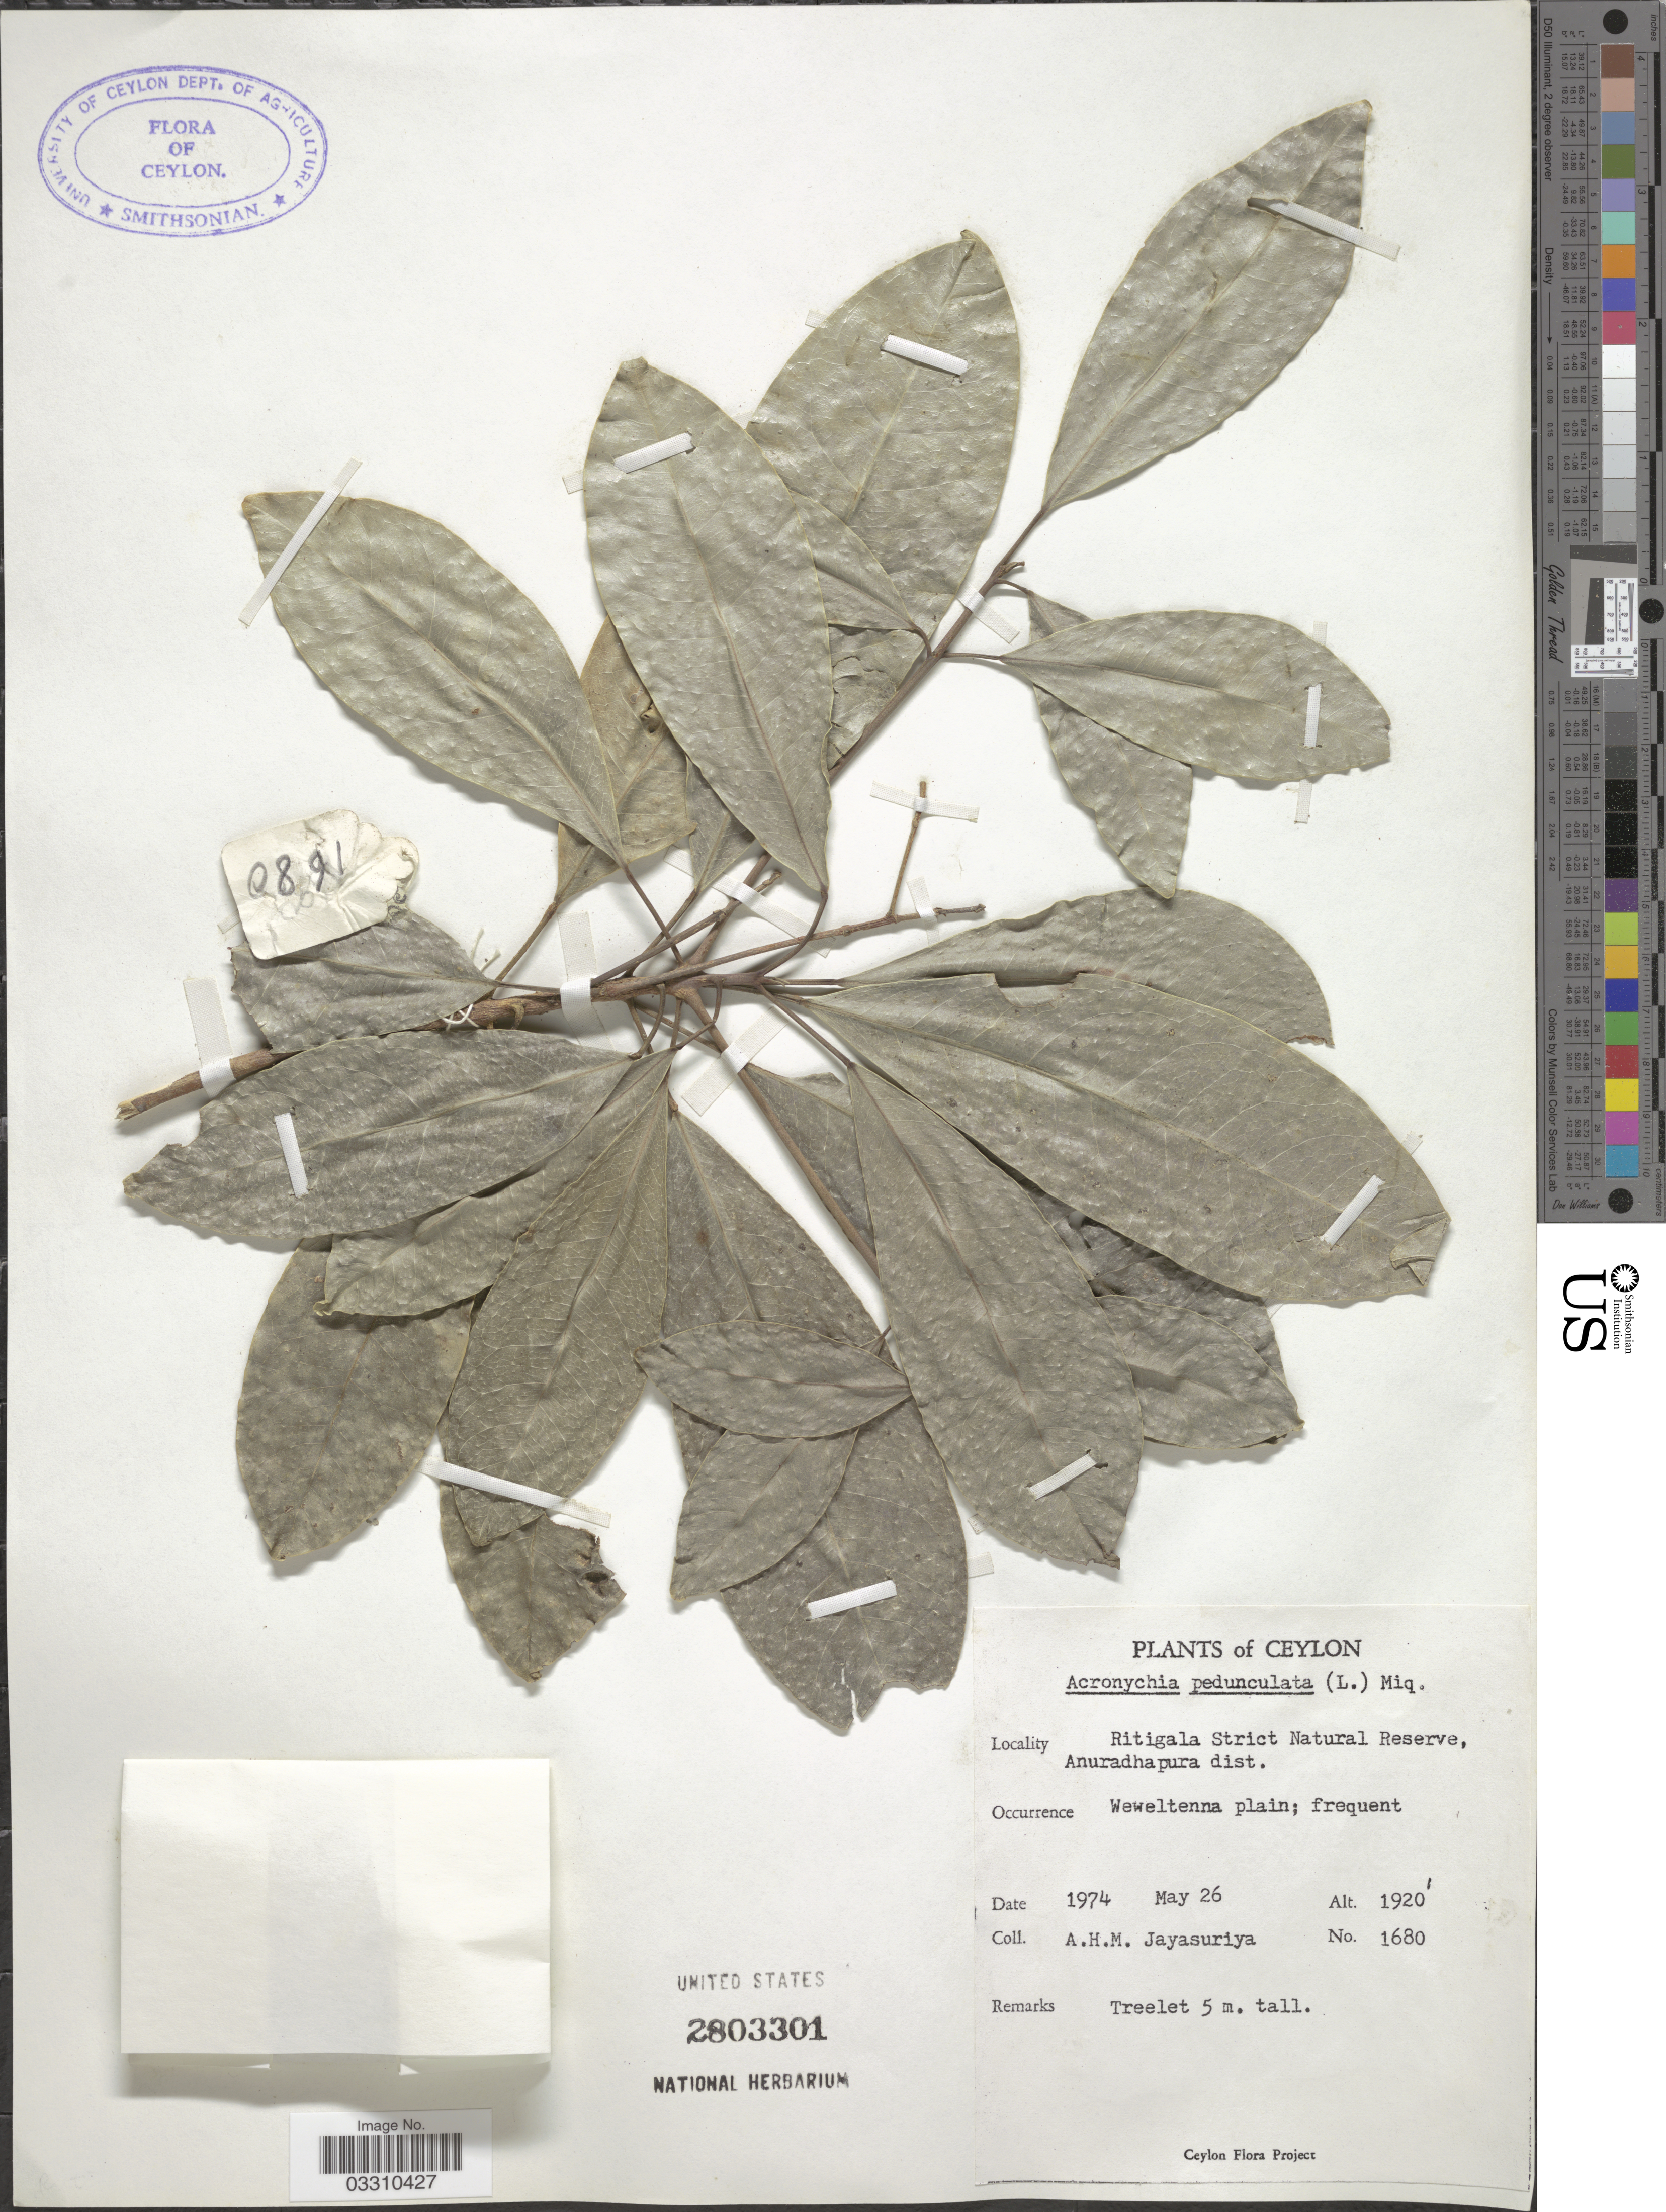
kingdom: Plantae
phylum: Tracheophyta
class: Magnoliopsida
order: Sapindales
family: Rutaceae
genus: Acronychia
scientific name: Acronychia pedunculata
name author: (L.) Miq.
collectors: A. H. Jayasuriya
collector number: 1680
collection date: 1974-05-26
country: Sri Lanka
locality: Ceylon, Ritigala Strict Natural Reserve, Anuradhapura dist. Weweltenna plain.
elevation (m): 585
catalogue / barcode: US 2803301